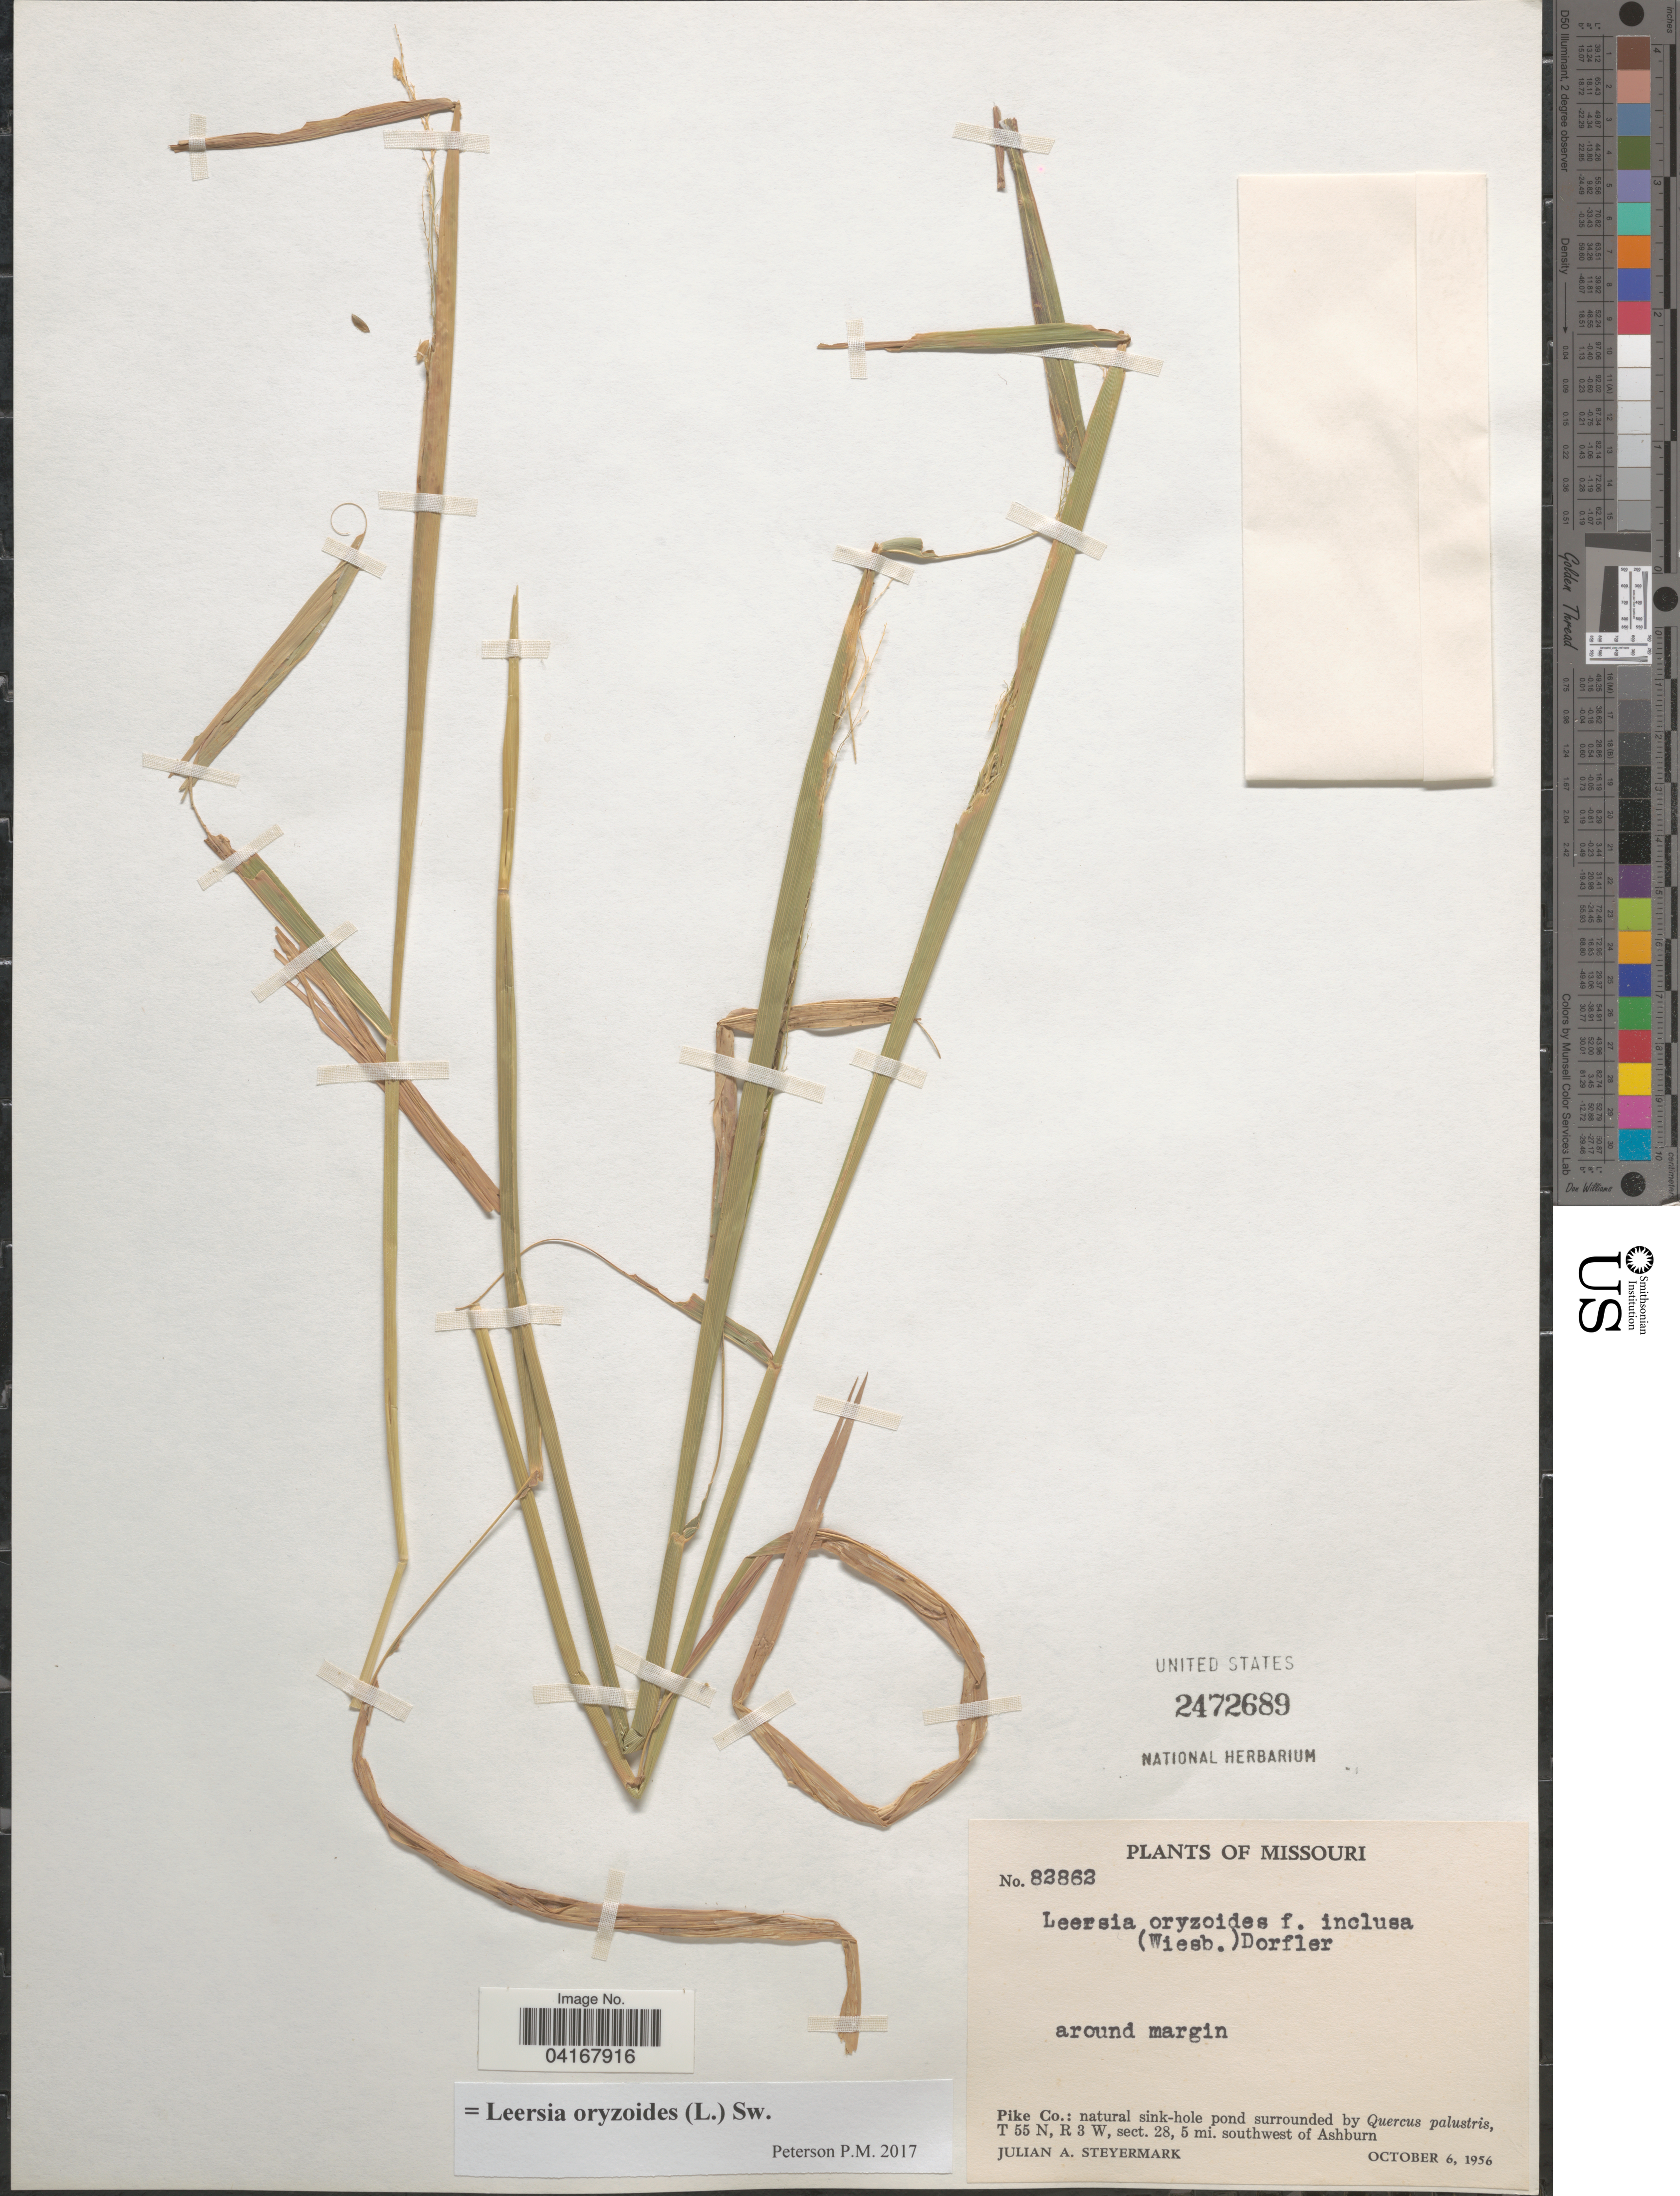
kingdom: Plantae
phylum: Tracheophyta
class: Liliopsida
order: Poales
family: Poaceae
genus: Leersia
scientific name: Leersia oryzoides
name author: (L.) Sw.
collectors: J. Steyermark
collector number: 82862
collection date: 1956-10-06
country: United States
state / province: Missouri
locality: Pike Co.: T 55 N, R 3 W, sect. 28, 5 mi. southwest of Ashburn.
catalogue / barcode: US 2472689